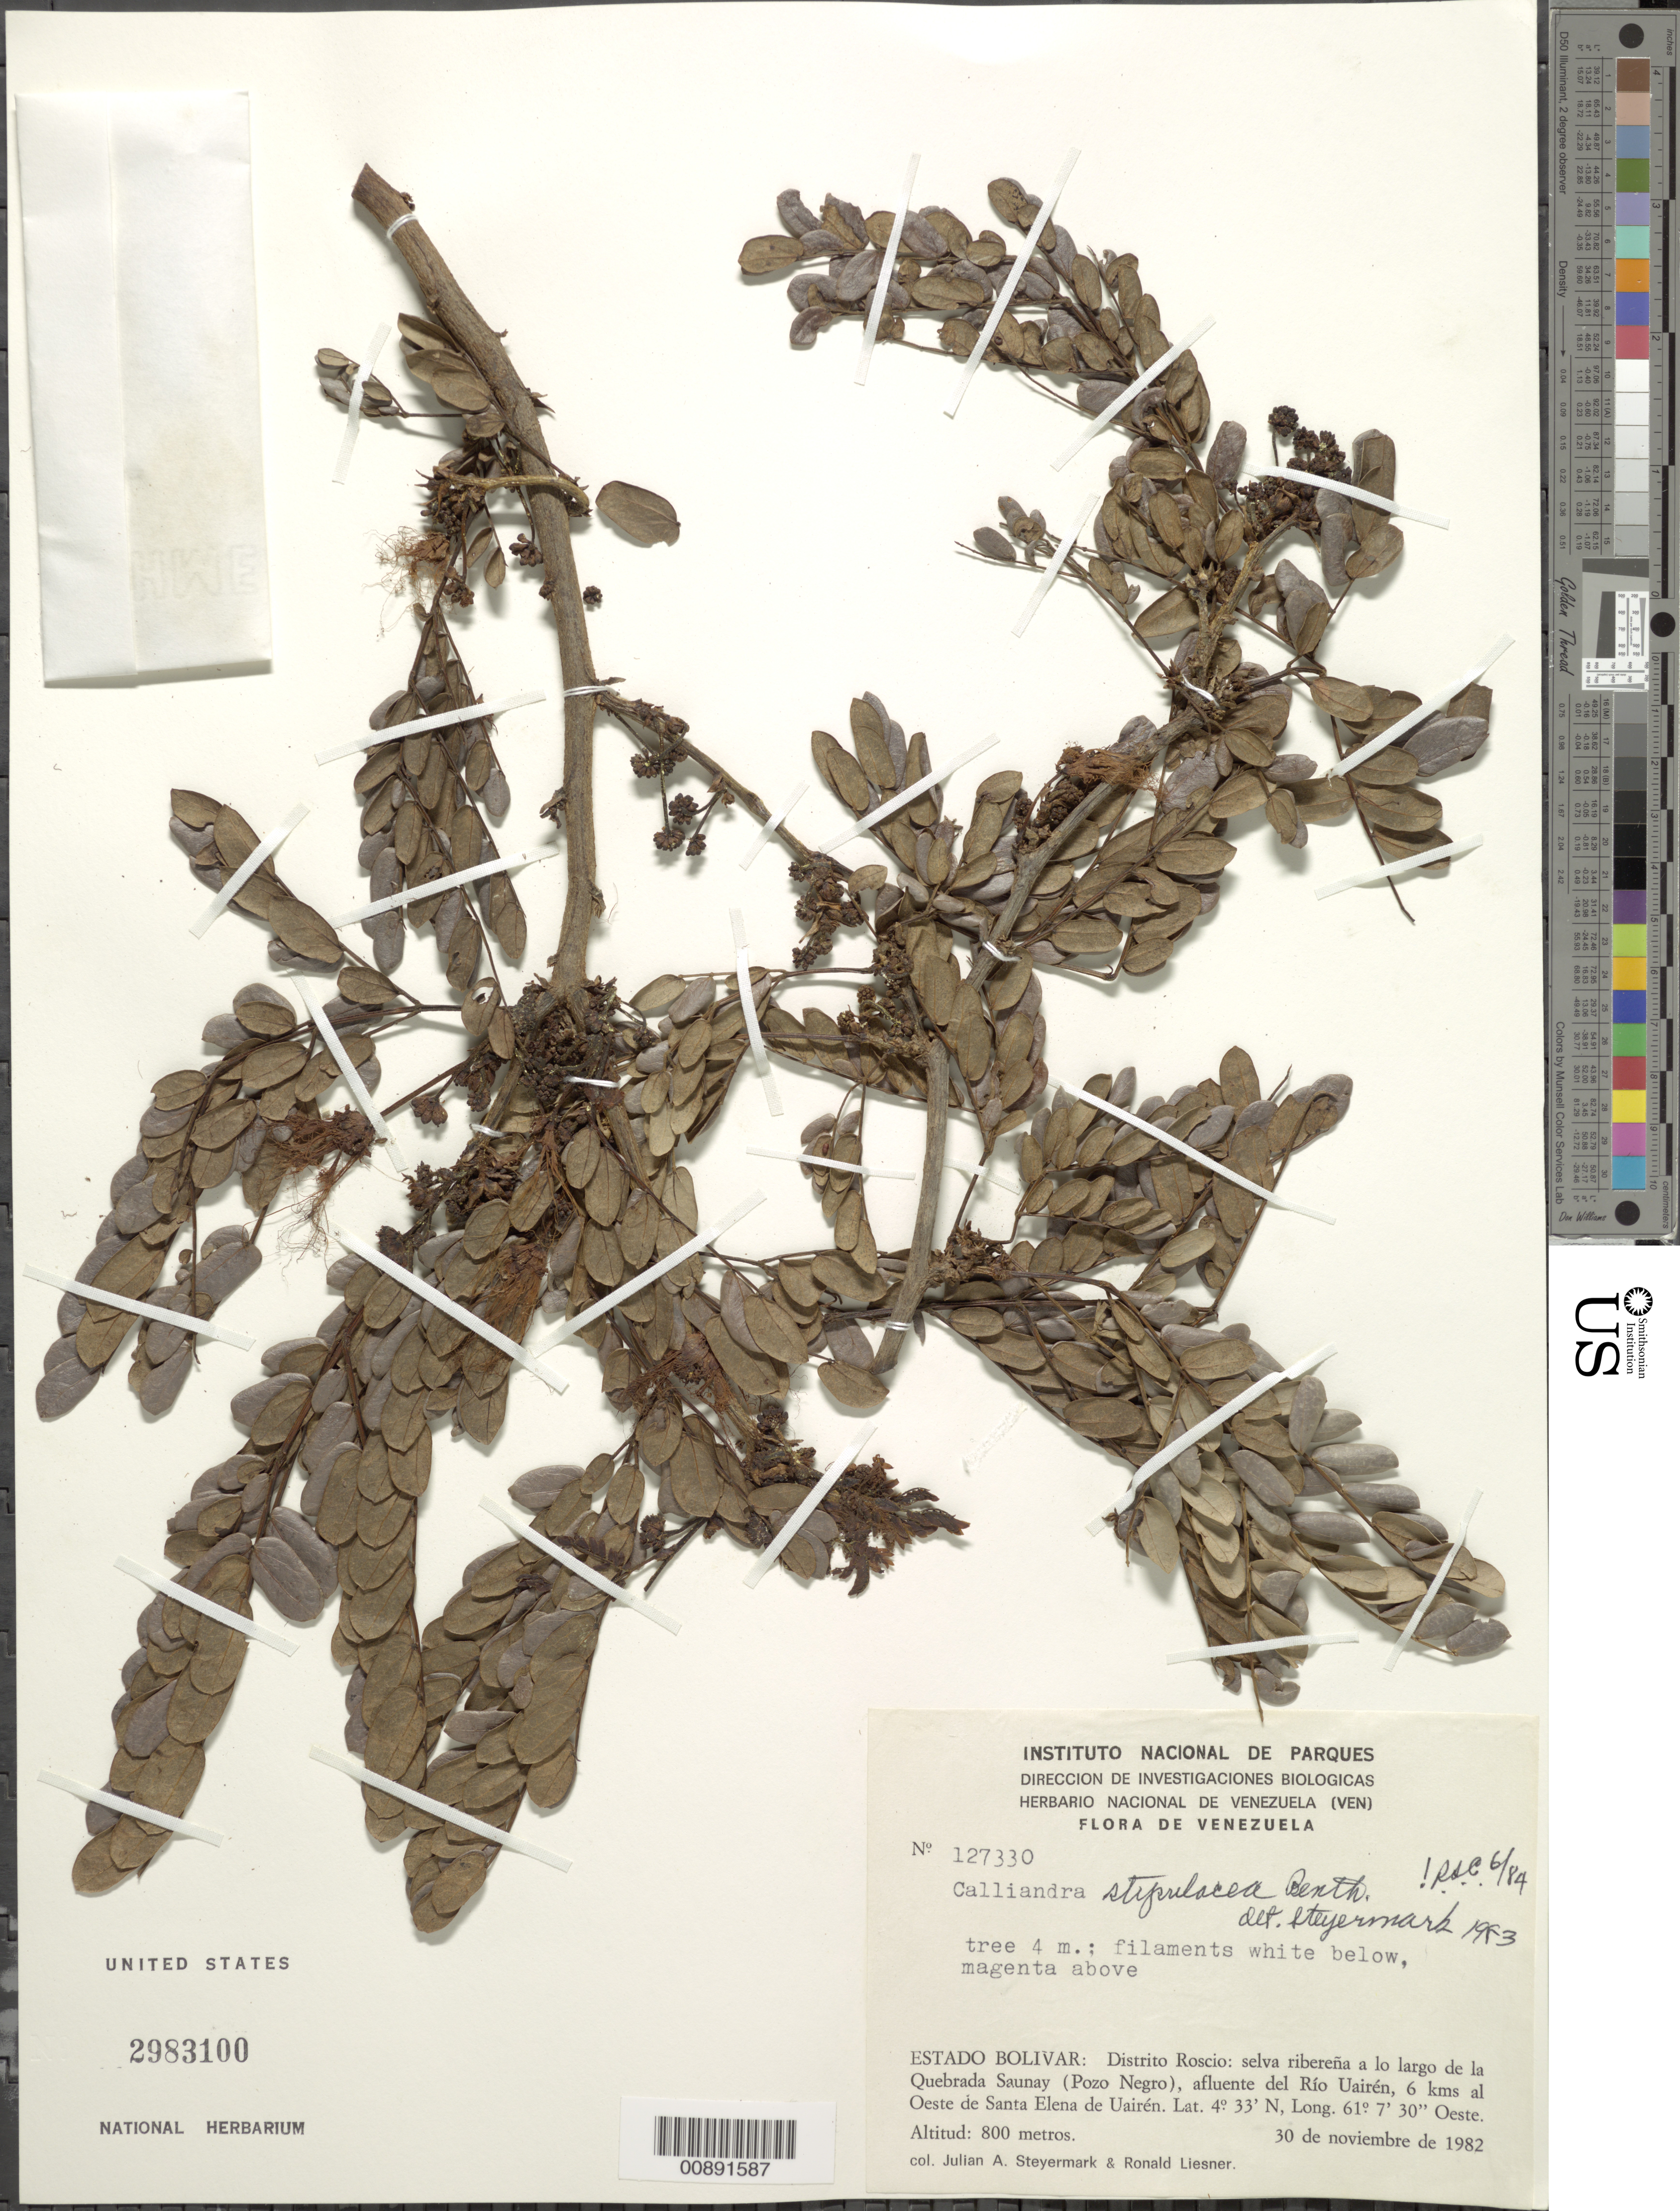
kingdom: Plantae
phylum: Tracheophyta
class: Magnoliopsida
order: Fabales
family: Fabaceae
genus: Calliandra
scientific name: Calliandra laxa var. stipulacea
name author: (Benth.) Barneby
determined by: Cowan, R. S.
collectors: J. Steyermark & R. L. Liesner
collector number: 127330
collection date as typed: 30-Nov-82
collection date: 1982-11-30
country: Venezuela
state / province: Bolívar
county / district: Roscio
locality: Quebrada Saunay (Pozo Negro), afluente del Río Uairen, 6km al Oeste de Santa Elena de Uairen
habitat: Selva riberena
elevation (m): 800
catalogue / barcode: US 2983100